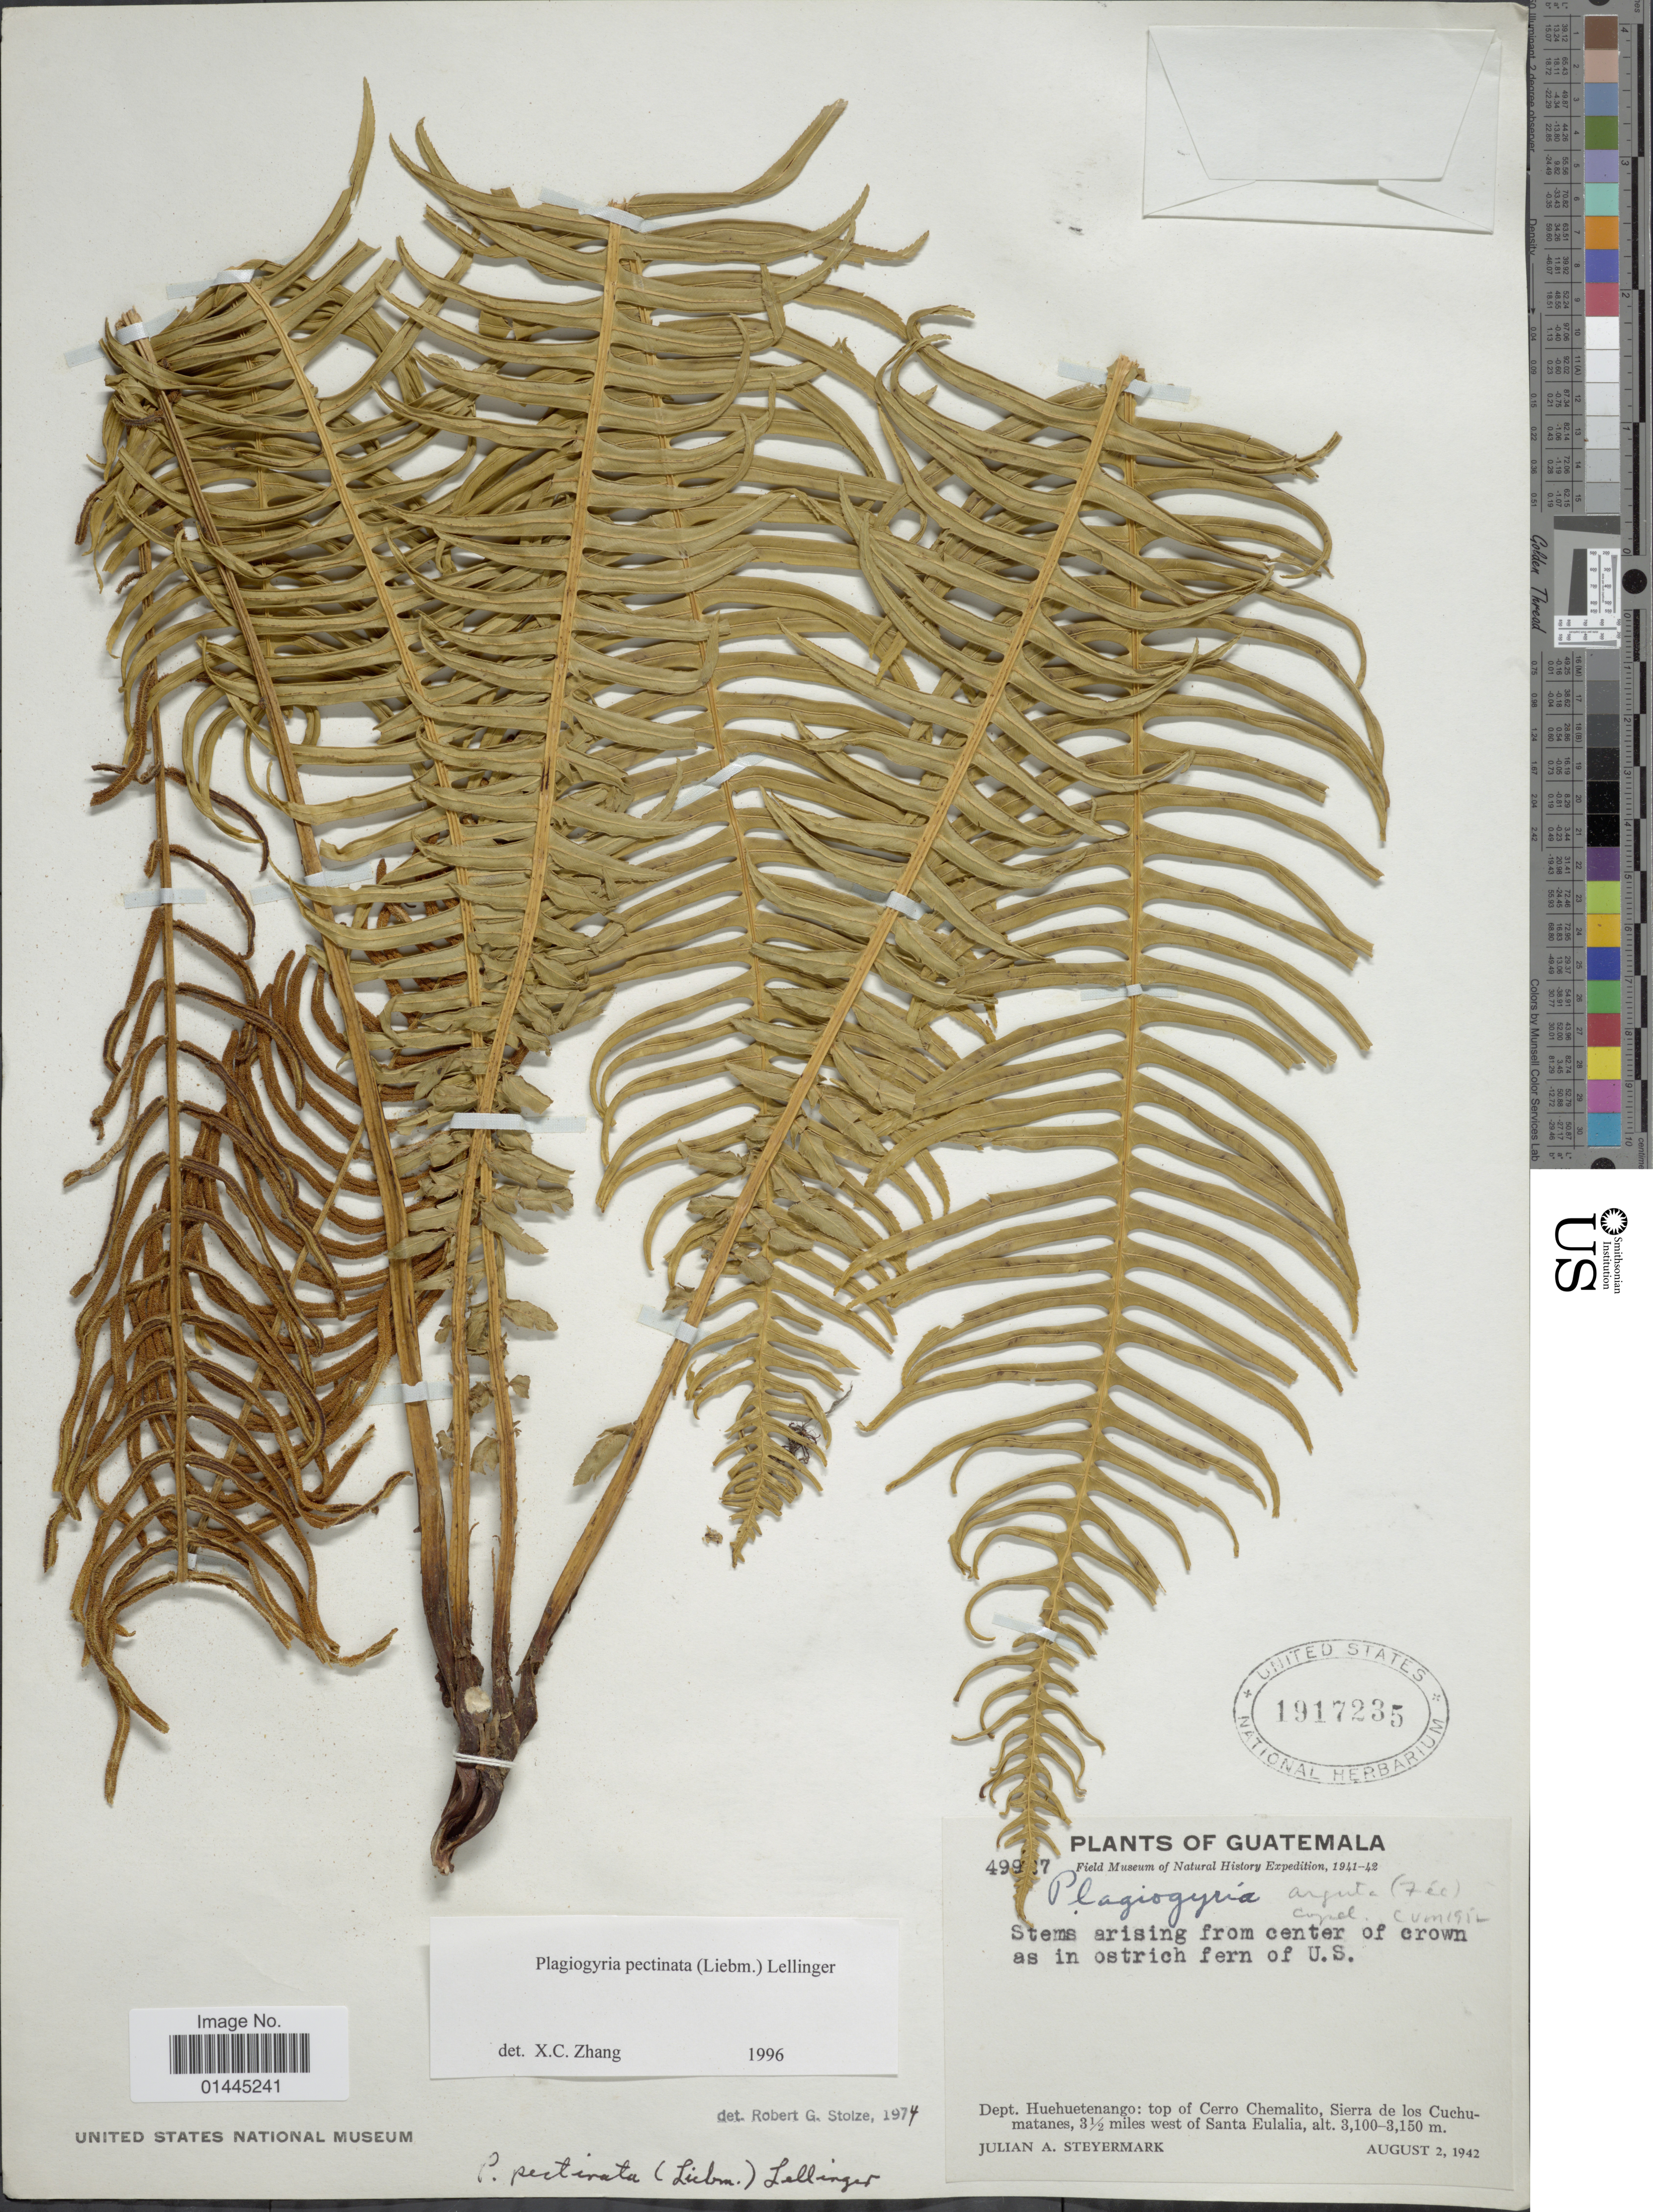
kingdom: Plantae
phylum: Tracheophyta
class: Polypodiopsida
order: Cyatheales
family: Plagiogyriaceae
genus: Plagiogyria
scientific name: Plagiogyria semicordata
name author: (C. Presl) Christ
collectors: J. Steyermark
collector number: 499...7!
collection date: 1942-08-02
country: Guatemala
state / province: Huehuetenango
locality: Top of Cerro Chemalito, Sierra de los Cuchumatanes, 3 1/2 miles west of Santa Eulalia.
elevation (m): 3100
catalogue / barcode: US 1917235